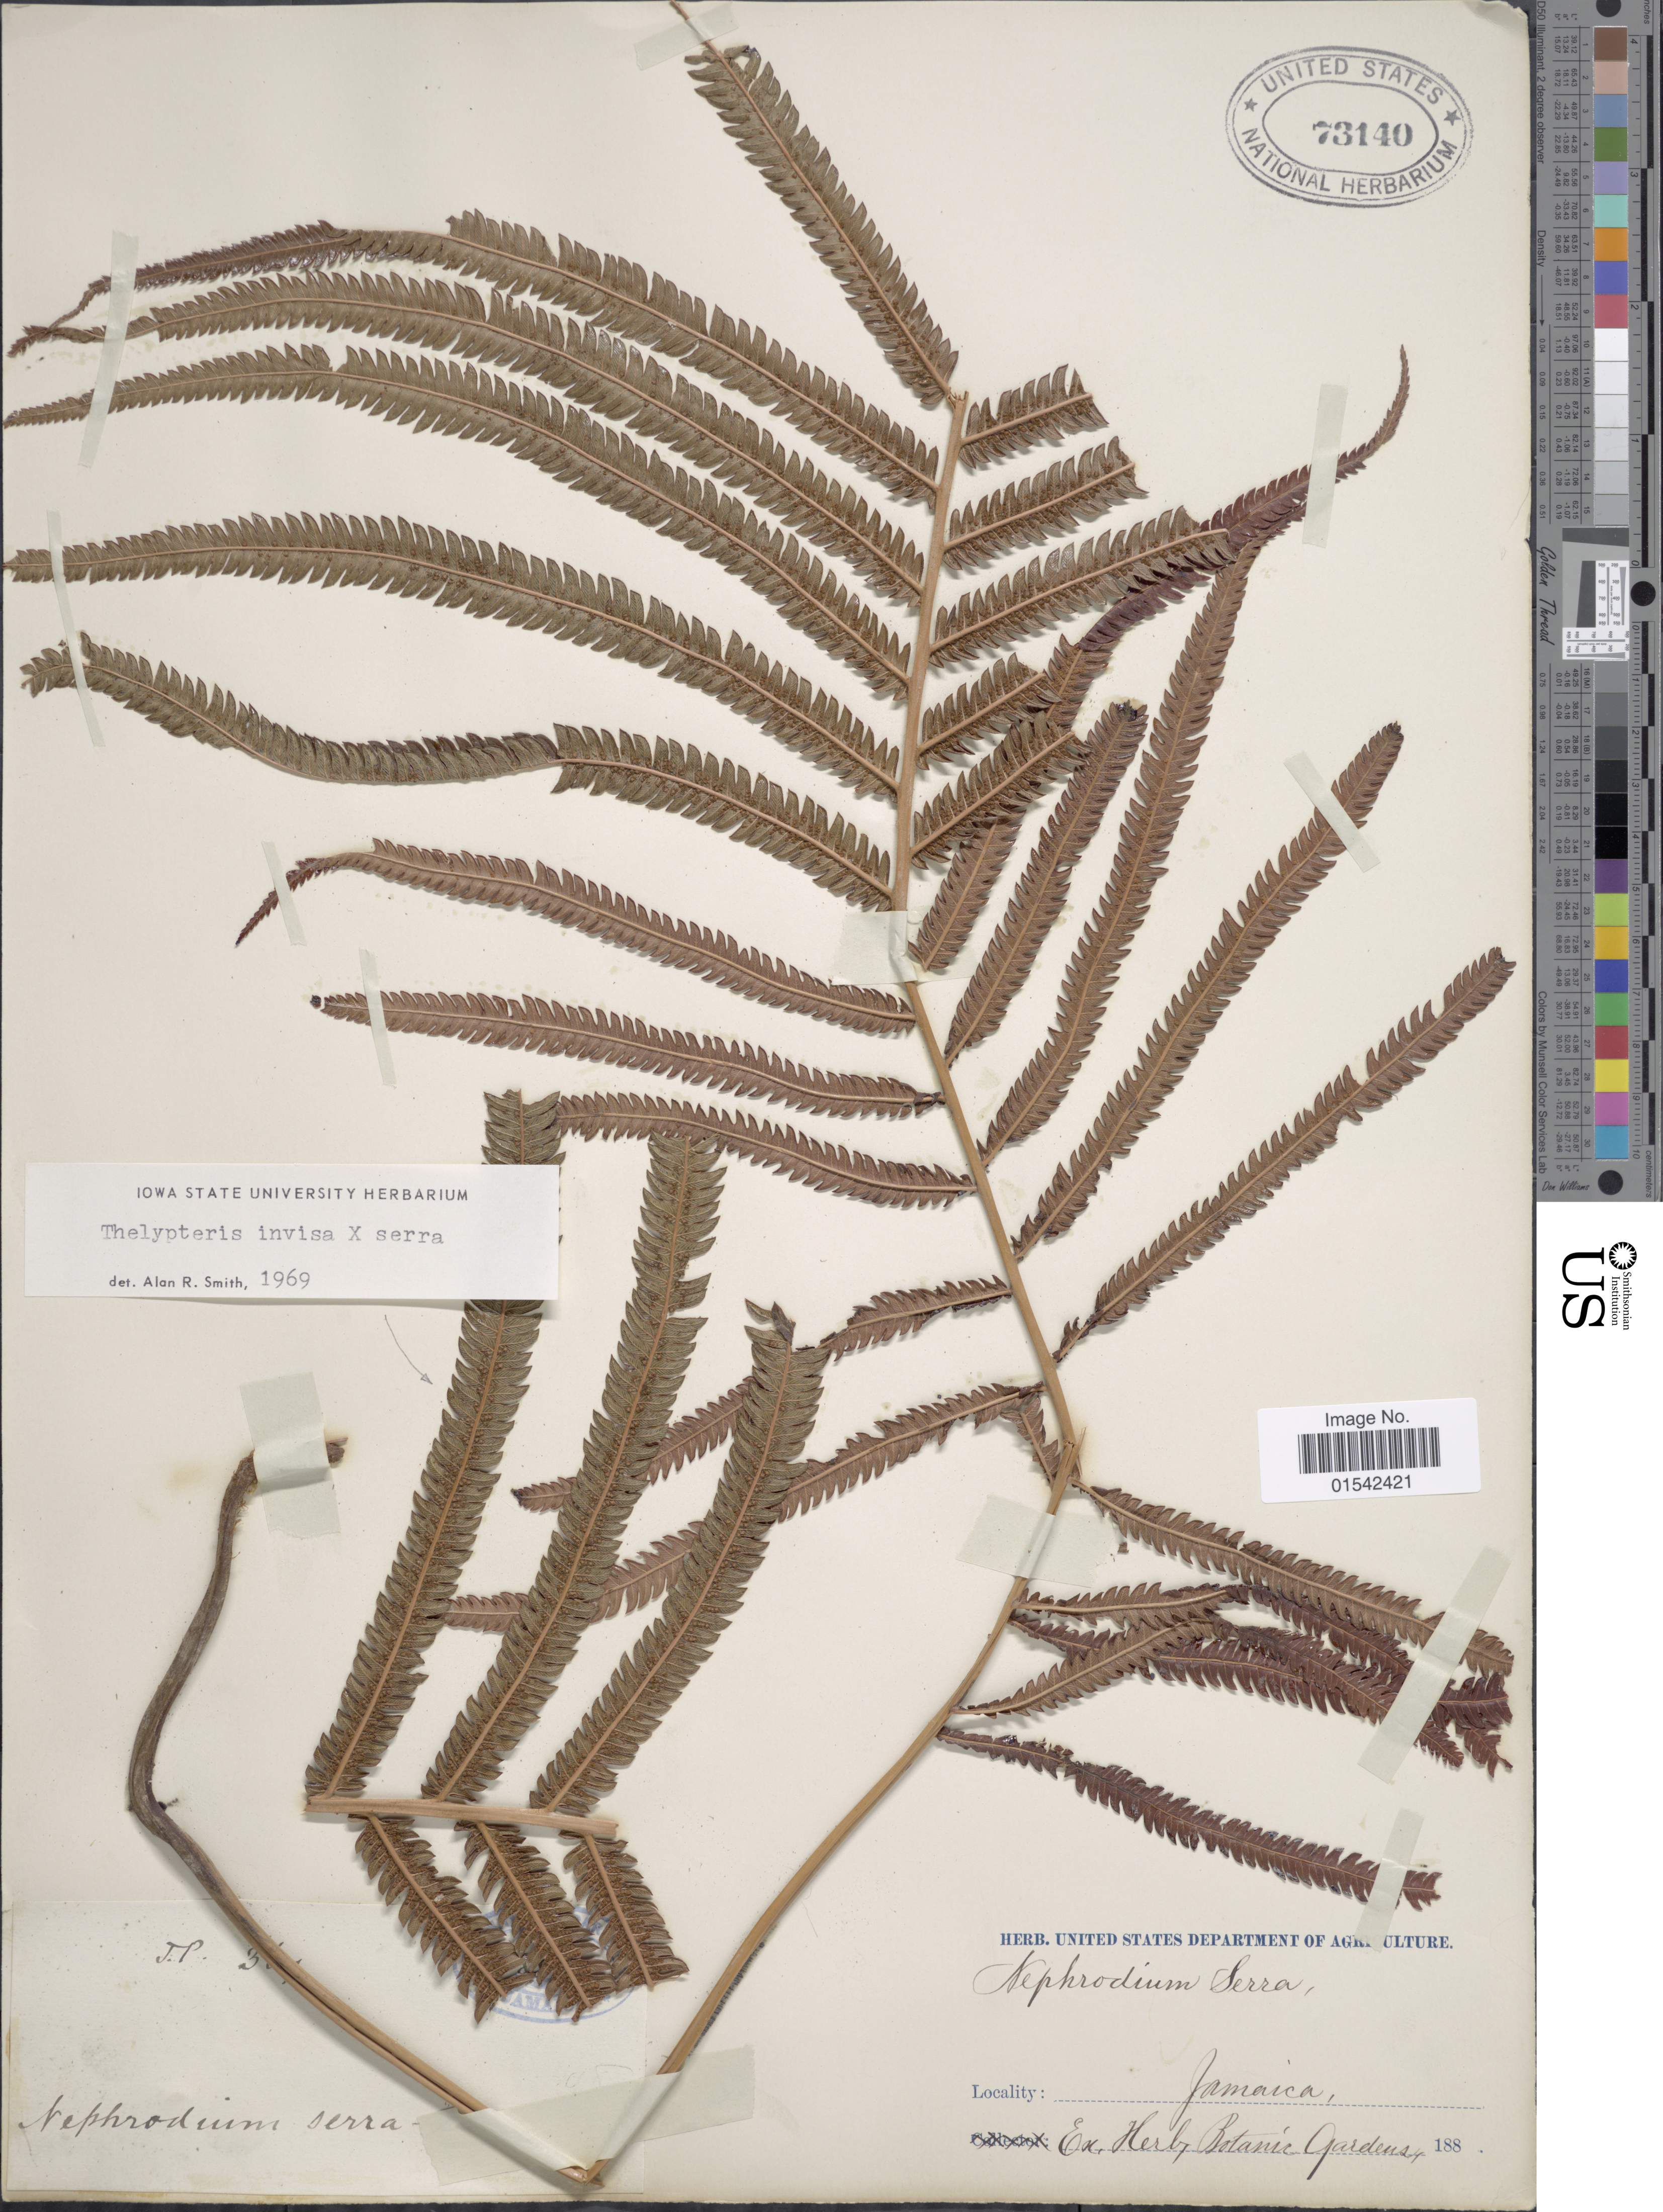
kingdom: Plantae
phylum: Tracheophyta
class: Polypodiopsida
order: Polypodiales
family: Thelypteridaceae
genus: Cyclosorus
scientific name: x C. serra (Sw.) Farw.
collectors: ex herb. Bot. Gard.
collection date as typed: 188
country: Jamaica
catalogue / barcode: US 73140